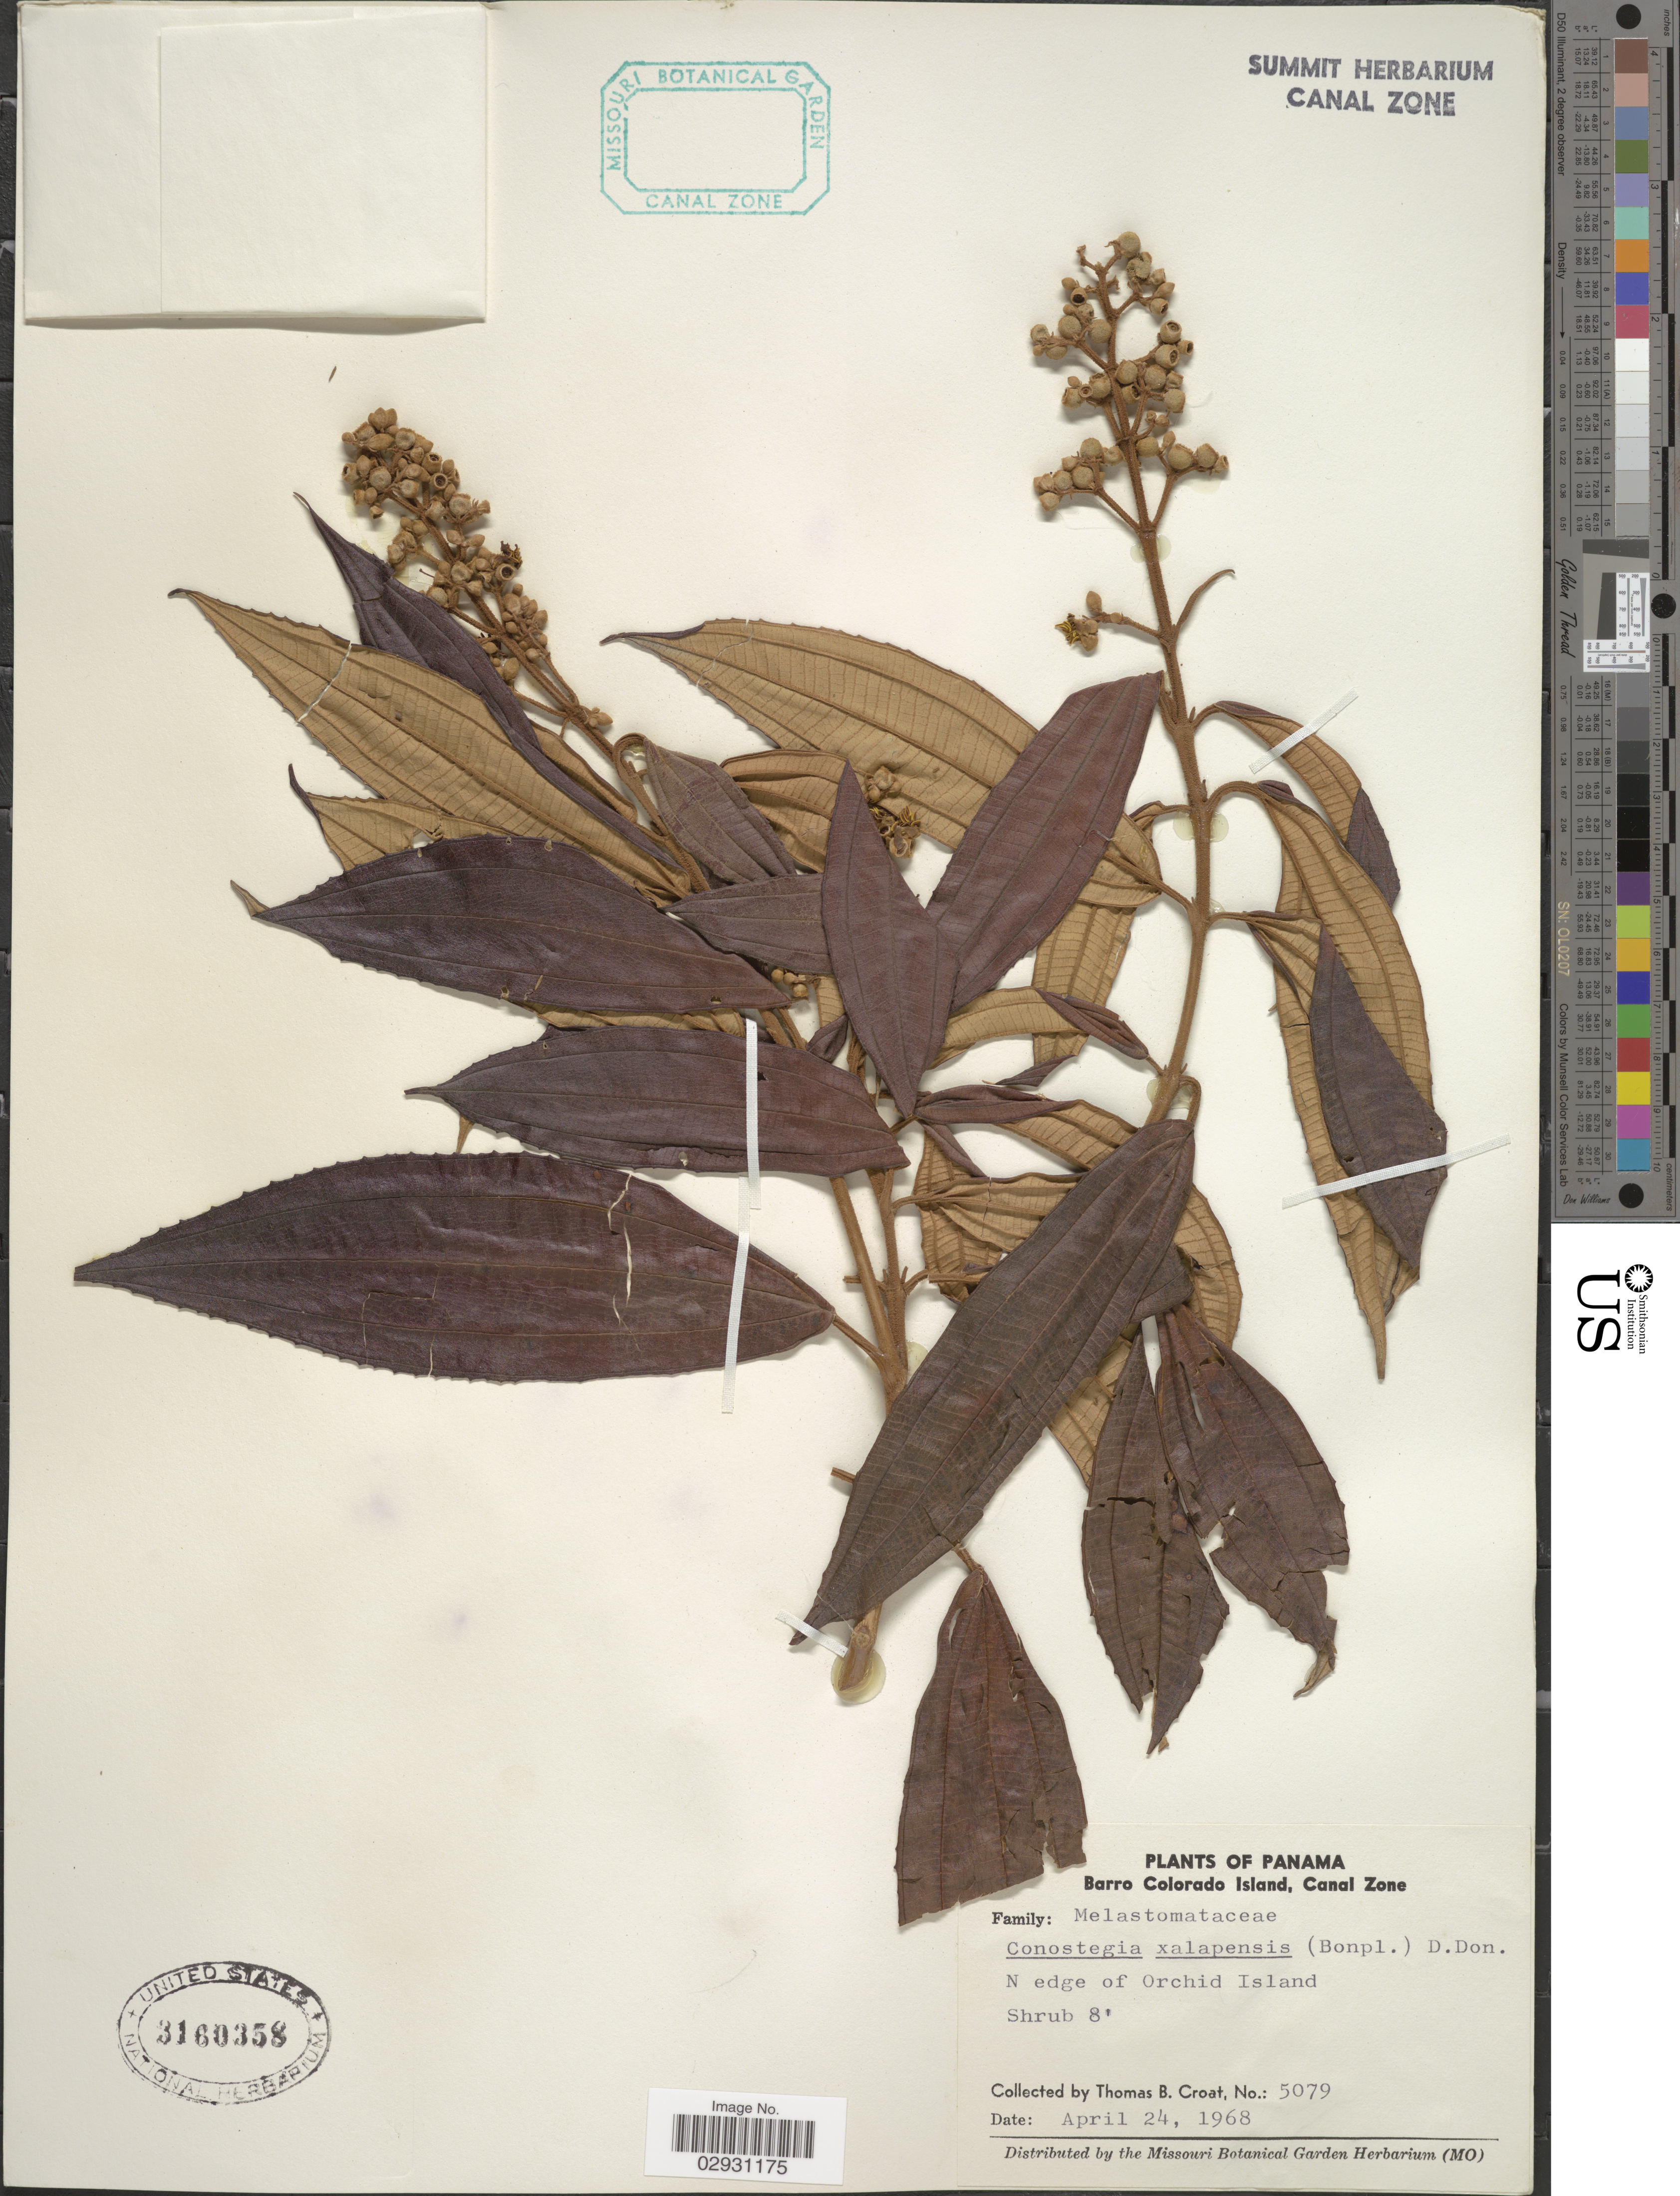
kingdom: Plantae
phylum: Tracheophyta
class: Magnoliopsida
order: Myrtales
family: Melastomataceae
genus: Conostegia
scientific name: Conostegia quadrangularis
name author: Schltdl. ex Steud.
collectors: T. B. Croat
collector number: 5079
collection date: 1968-04-24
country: Panama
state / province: Panamá Oeste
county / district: Canal Zone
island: Orchid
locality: Barro Colorado Island, Canal Zone. N edge of Orchid Island.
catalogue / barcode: US 3160358